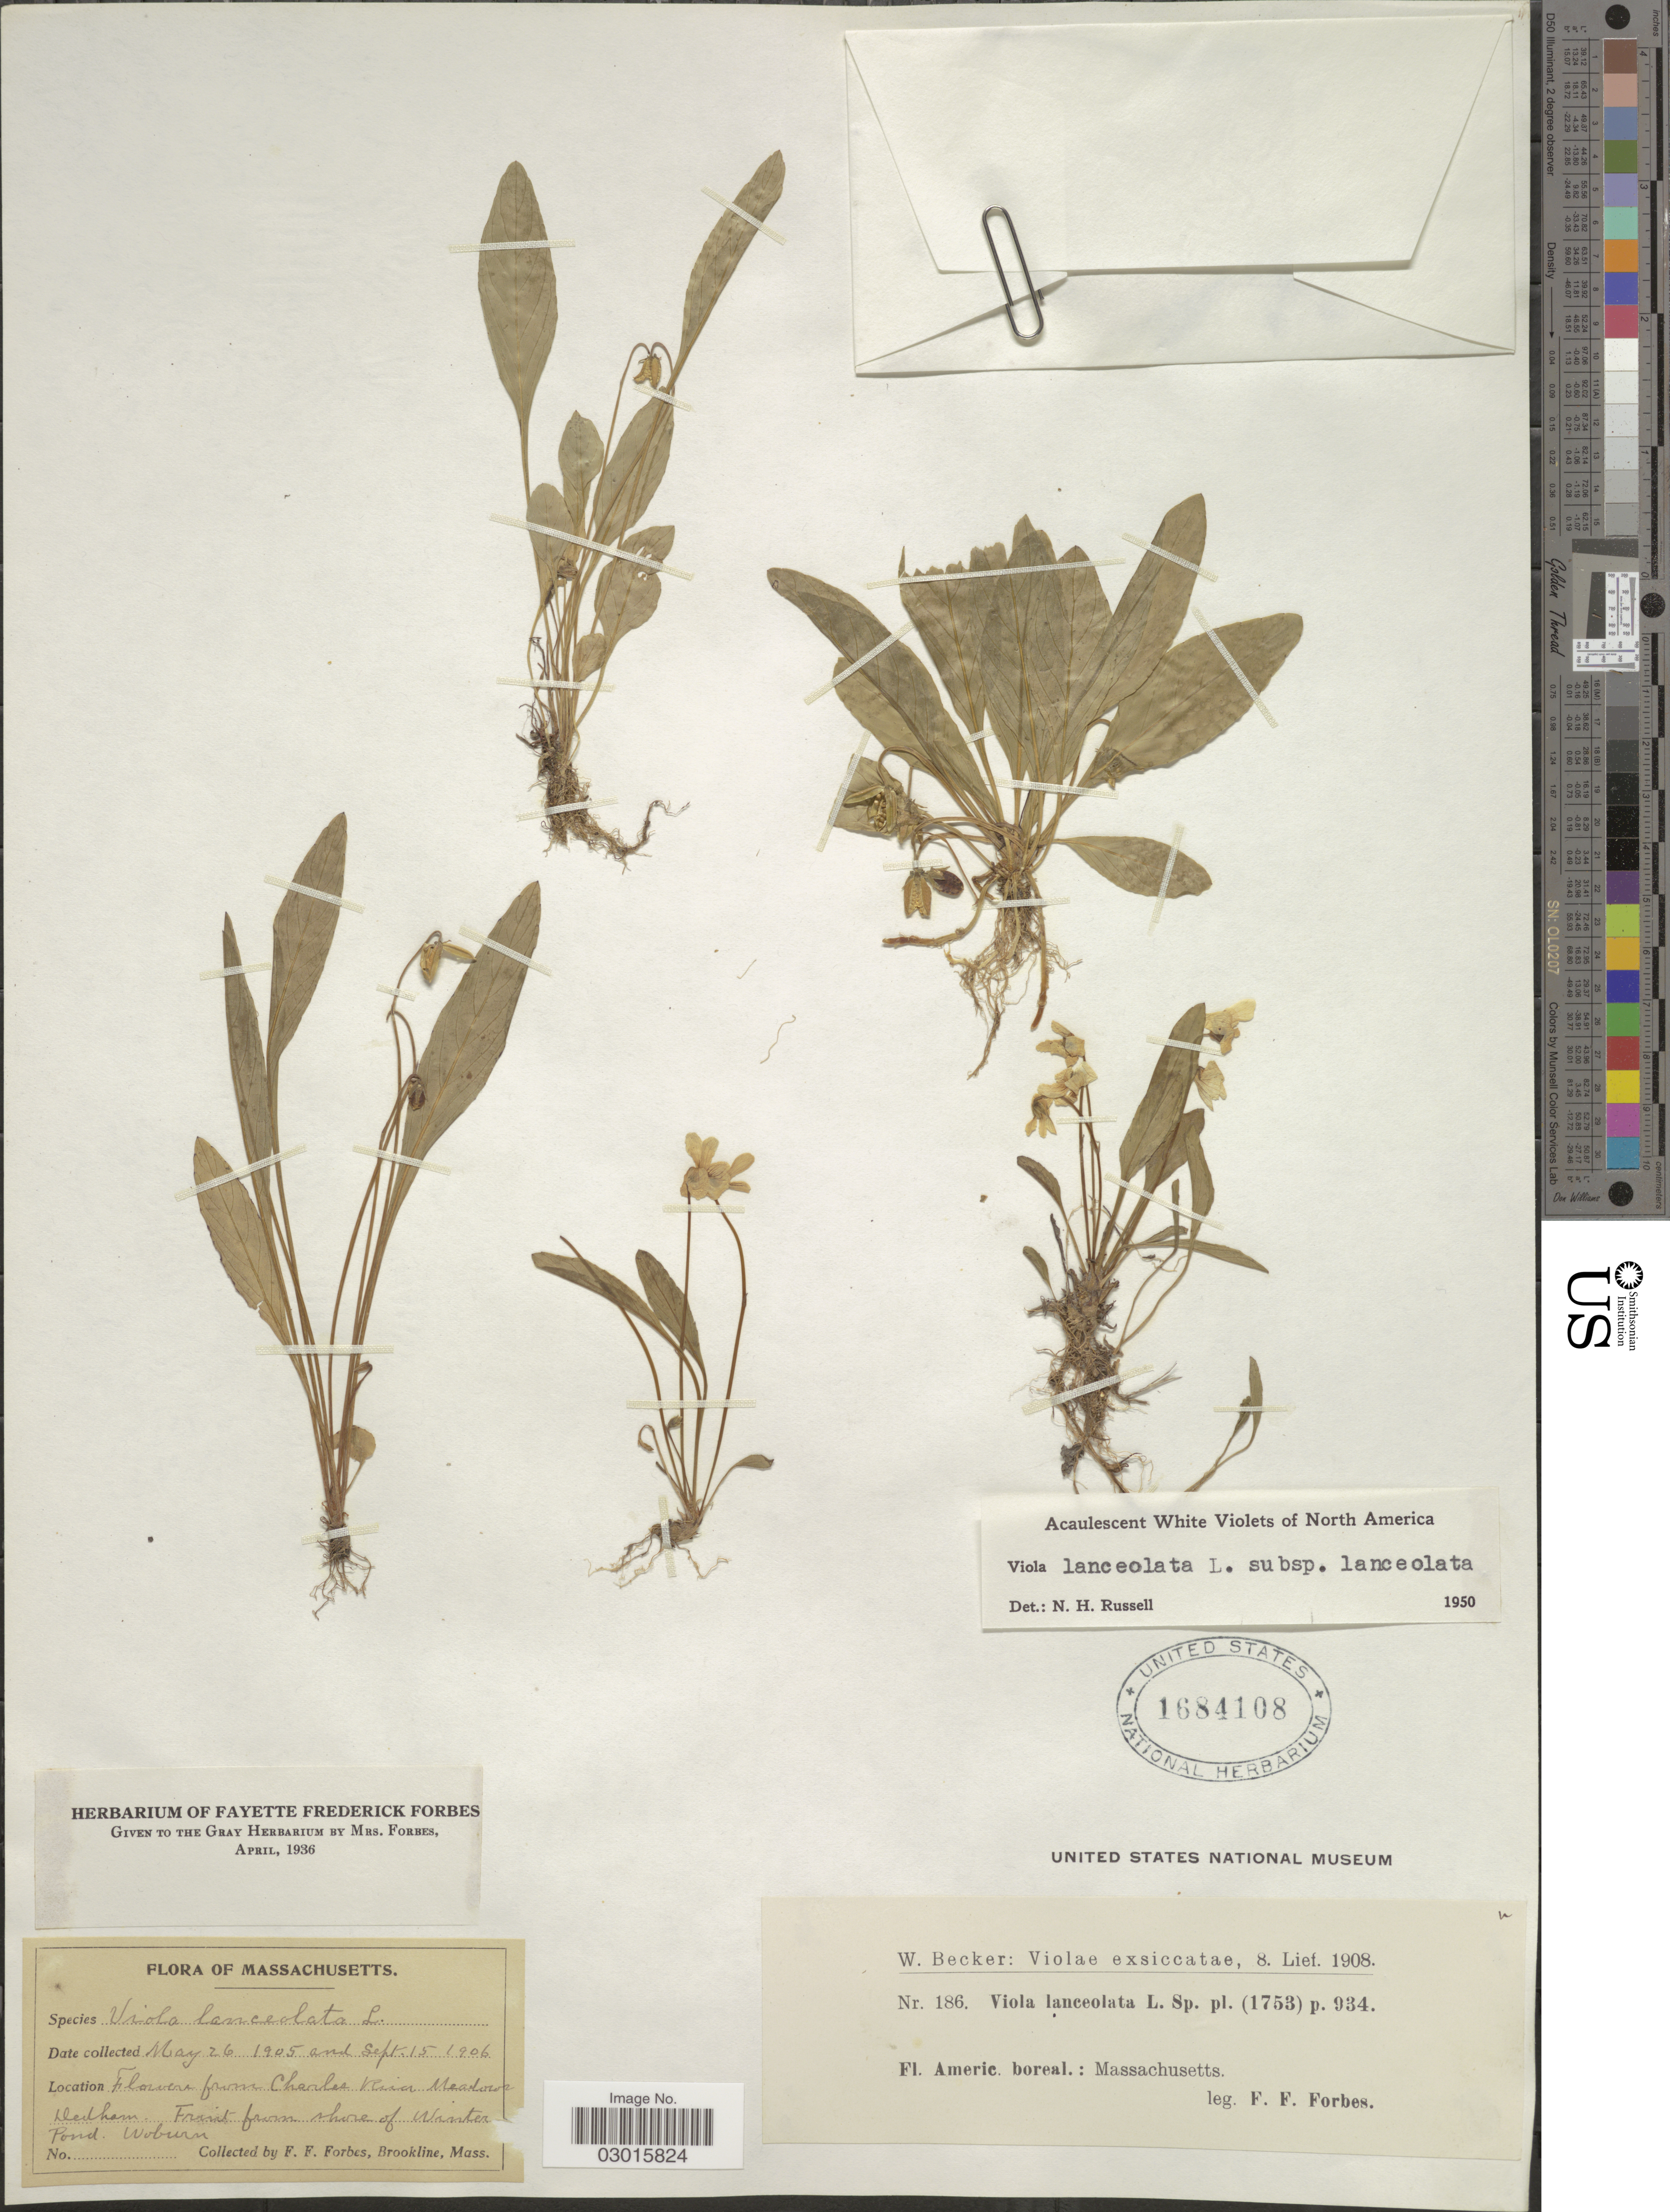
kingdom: Plantae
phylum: Tracheophyta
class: Magnoliopsida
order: Malpighiales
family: Violaceae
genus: Viola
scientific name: Viola lanceolata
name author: L.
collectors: F. Forbes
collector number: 186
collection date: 1905-05-26/1906-09-15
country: United States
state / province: Massachusetts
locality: Flower from Charles River Meadows Dedham.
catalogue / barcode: US 1684108